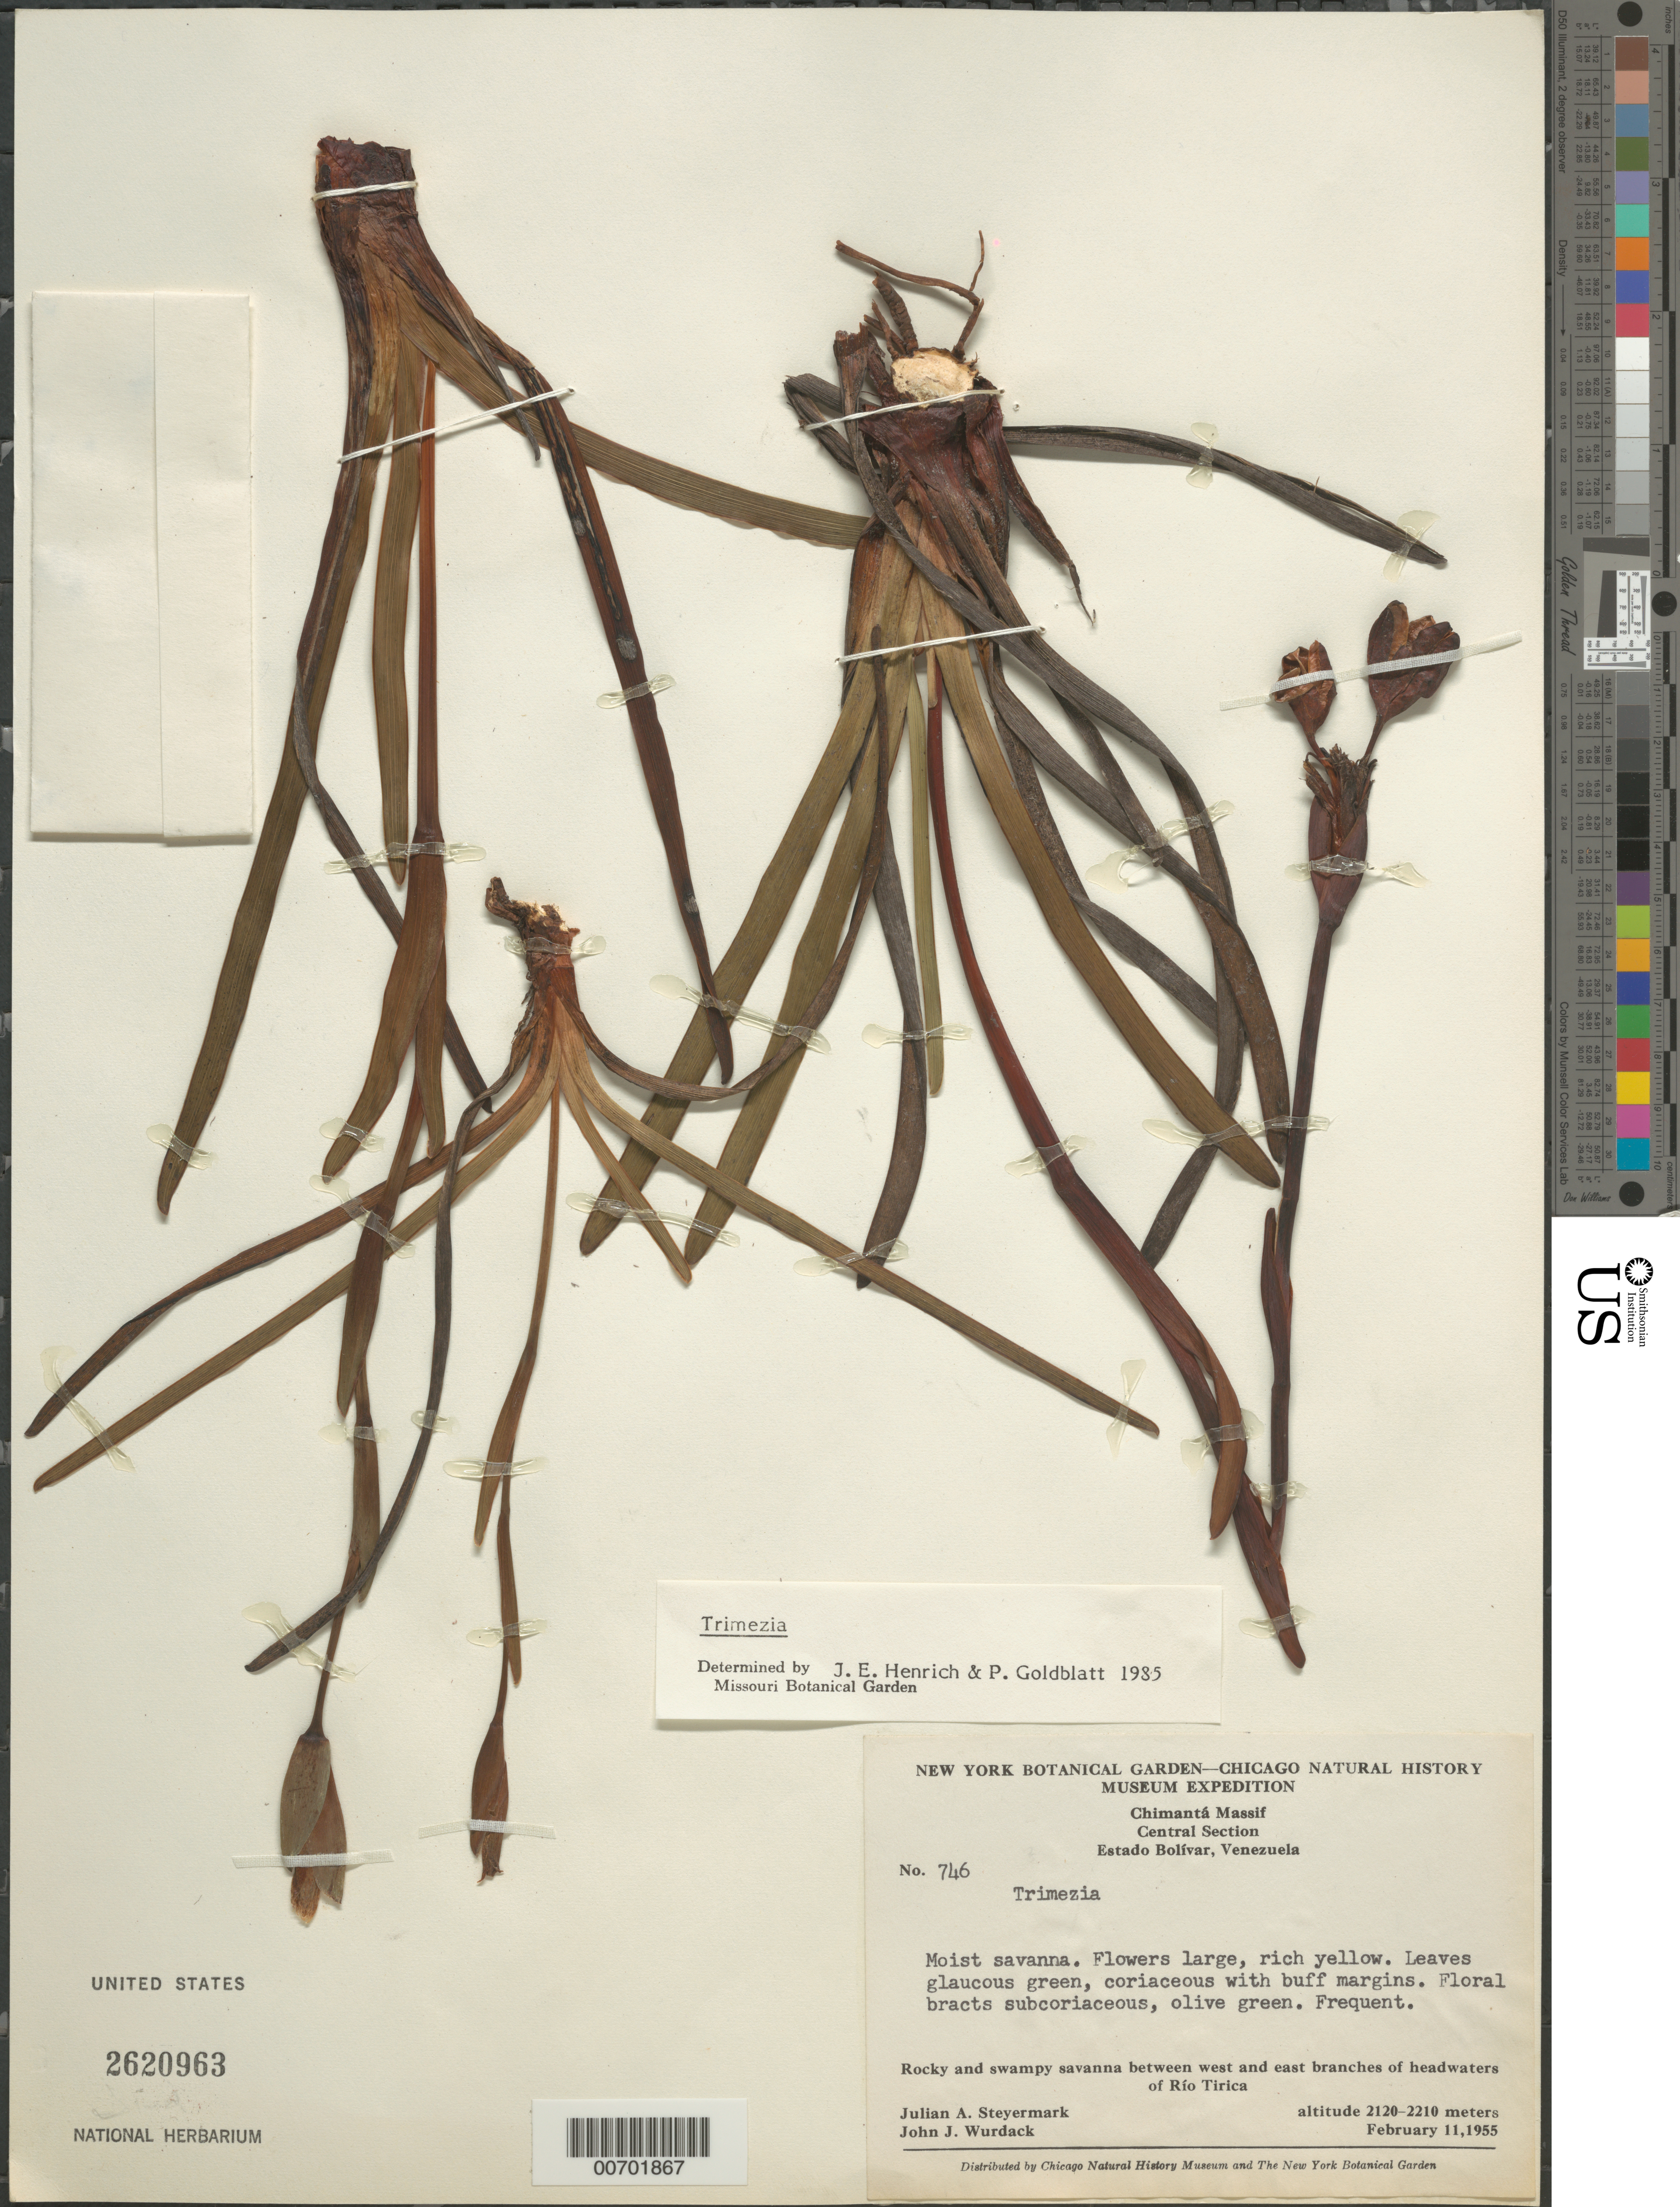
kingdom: Plantae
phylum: Tracheophyta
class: Liliopsida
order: Asparagales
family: Iridaceae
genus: Trimezia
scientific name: Trimezia sp.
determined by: Henrich, J. E.; Goldblatt, P.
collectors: J. Steyermark & J. J. Wurdack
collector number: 55 746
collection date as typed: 11-Feb-55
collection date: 1955-02-11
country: Venezuela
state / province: Bolívar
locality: Chimantá Massif, Río Tirica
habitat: Rocky, swampy savanna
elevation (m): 2120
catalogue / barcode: US 2620963